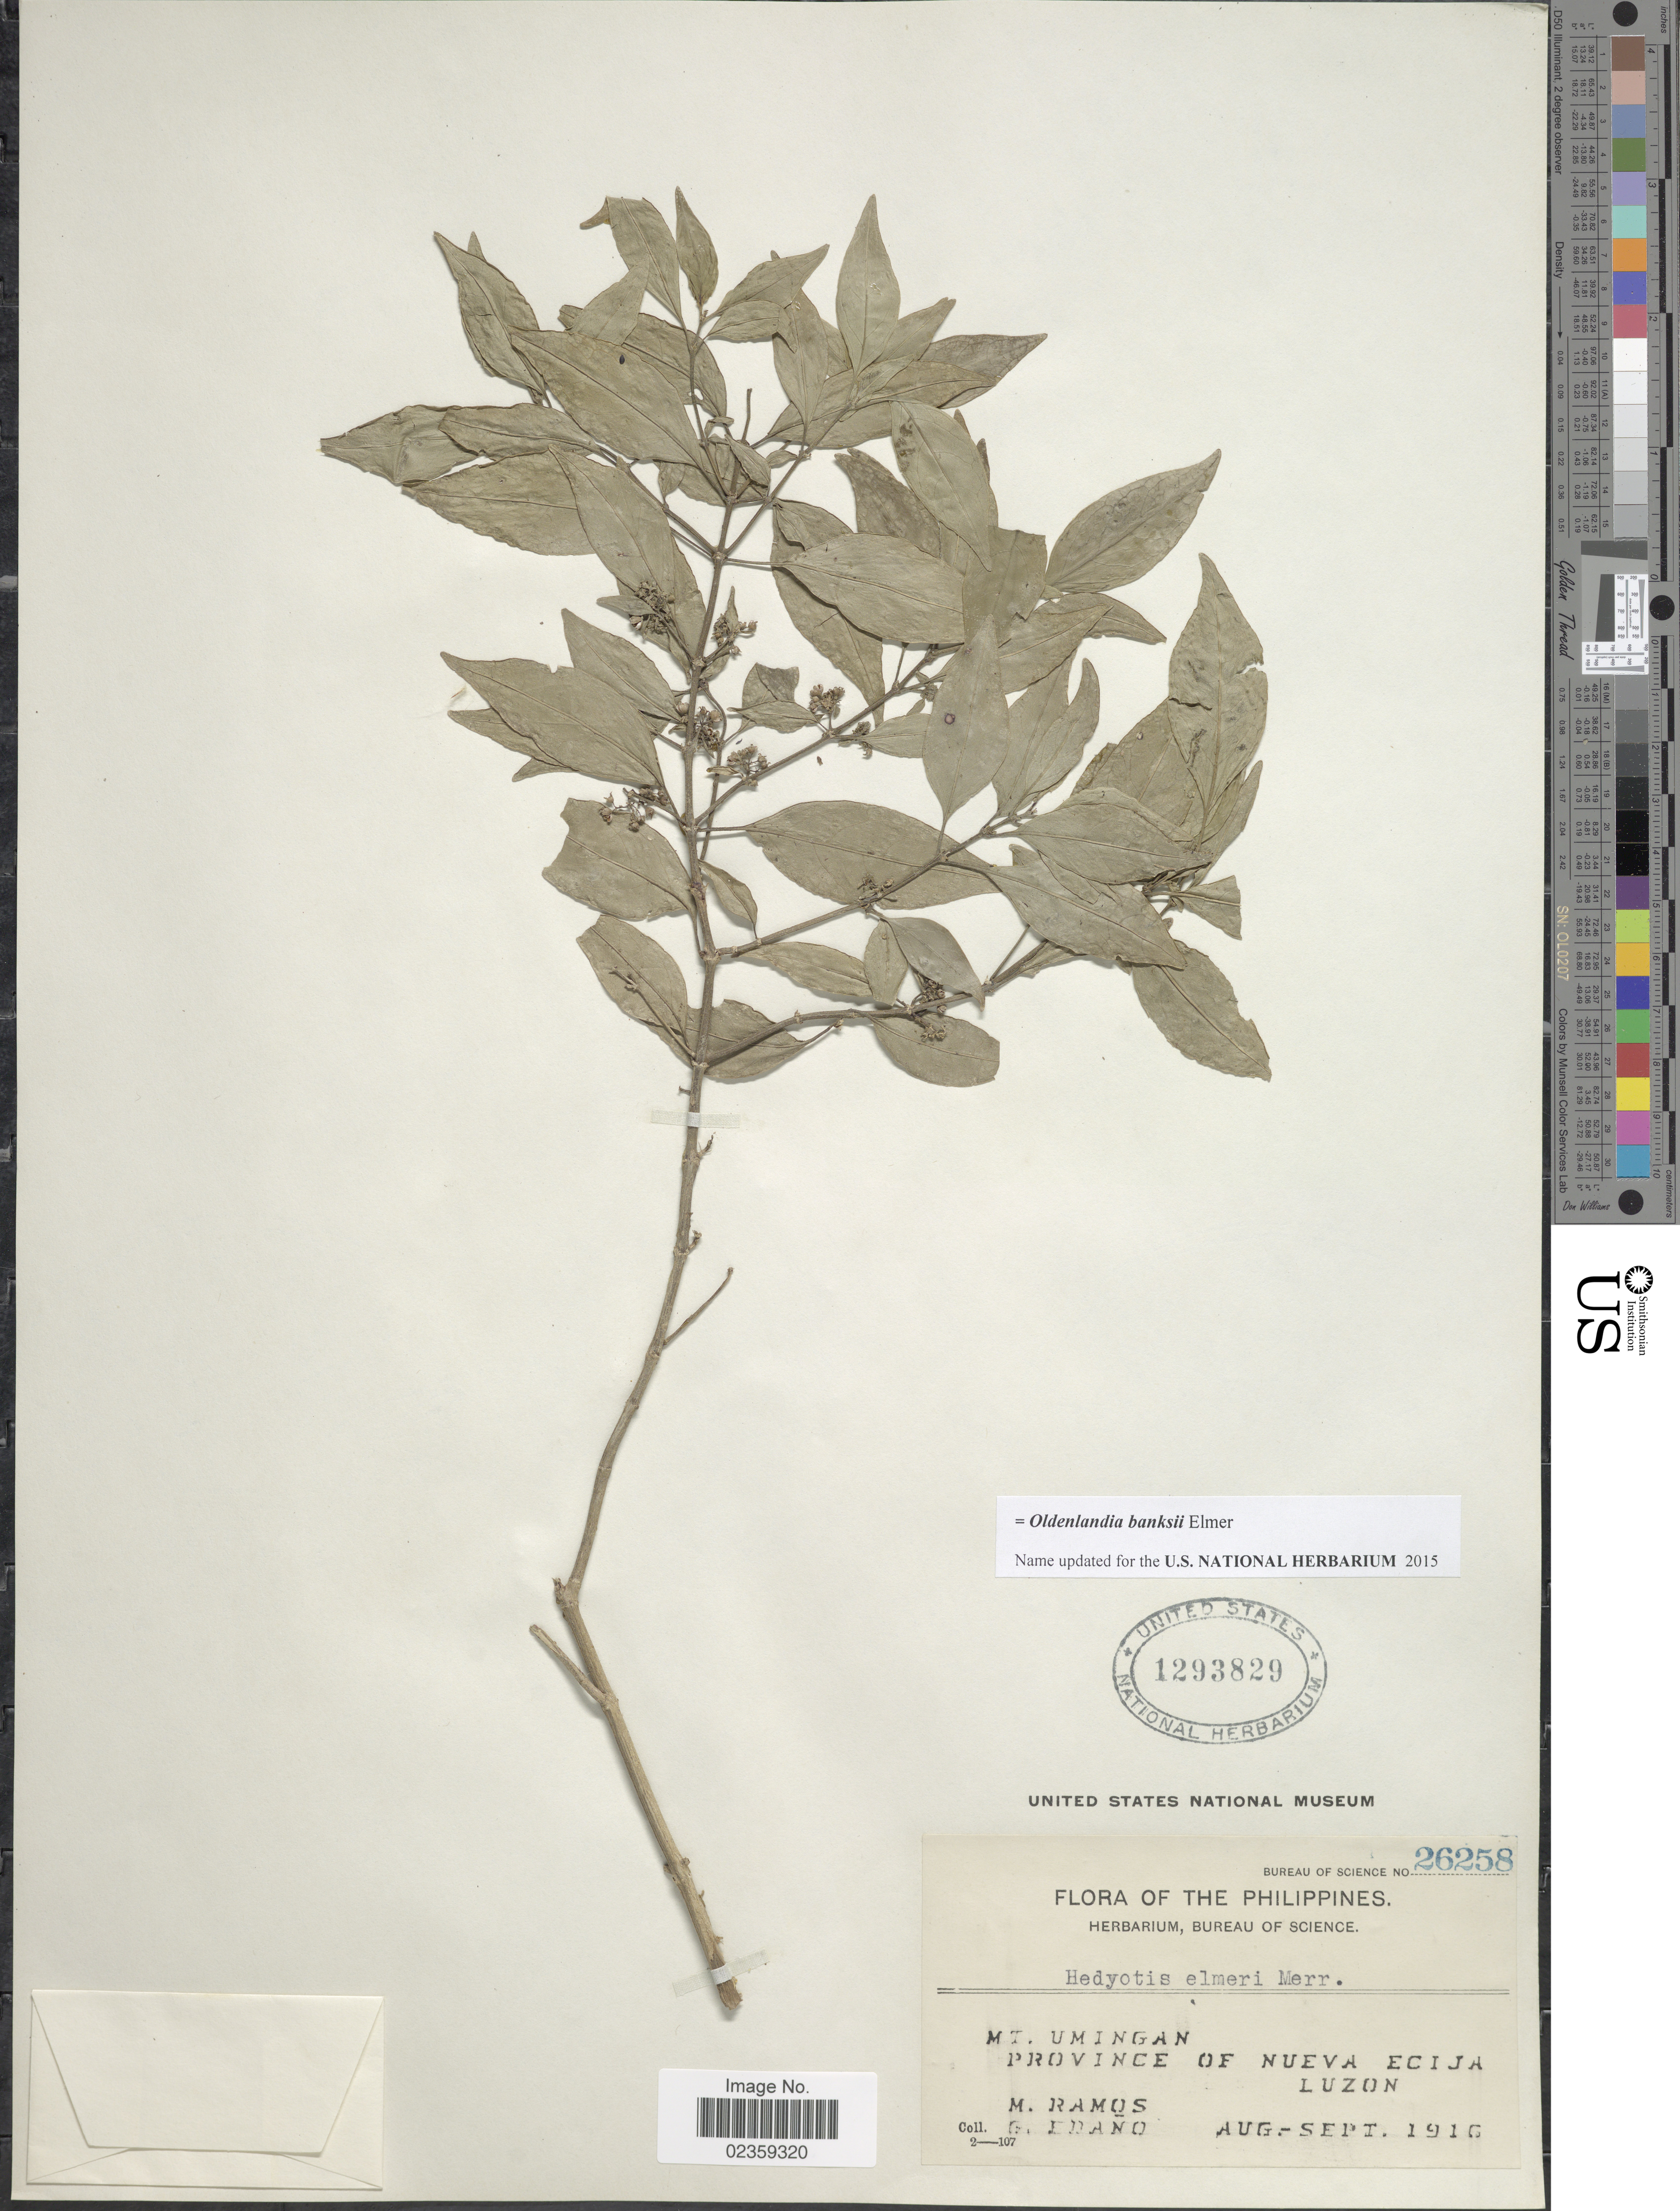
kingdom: Plantae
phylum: Tracheophyta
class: Magnoliopsida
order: Gentianales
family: Rubiaceae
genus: Oldenlandia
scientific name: Oldenlandia banksii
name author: Elmer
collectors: M. Ramos & G. Edaño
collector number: Bureau of Science 26258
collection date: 1916-08/1916-09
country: Philippines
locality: Mt. Umingan. Province of Nueva Ecija. Luzon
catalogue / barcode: US 1293829